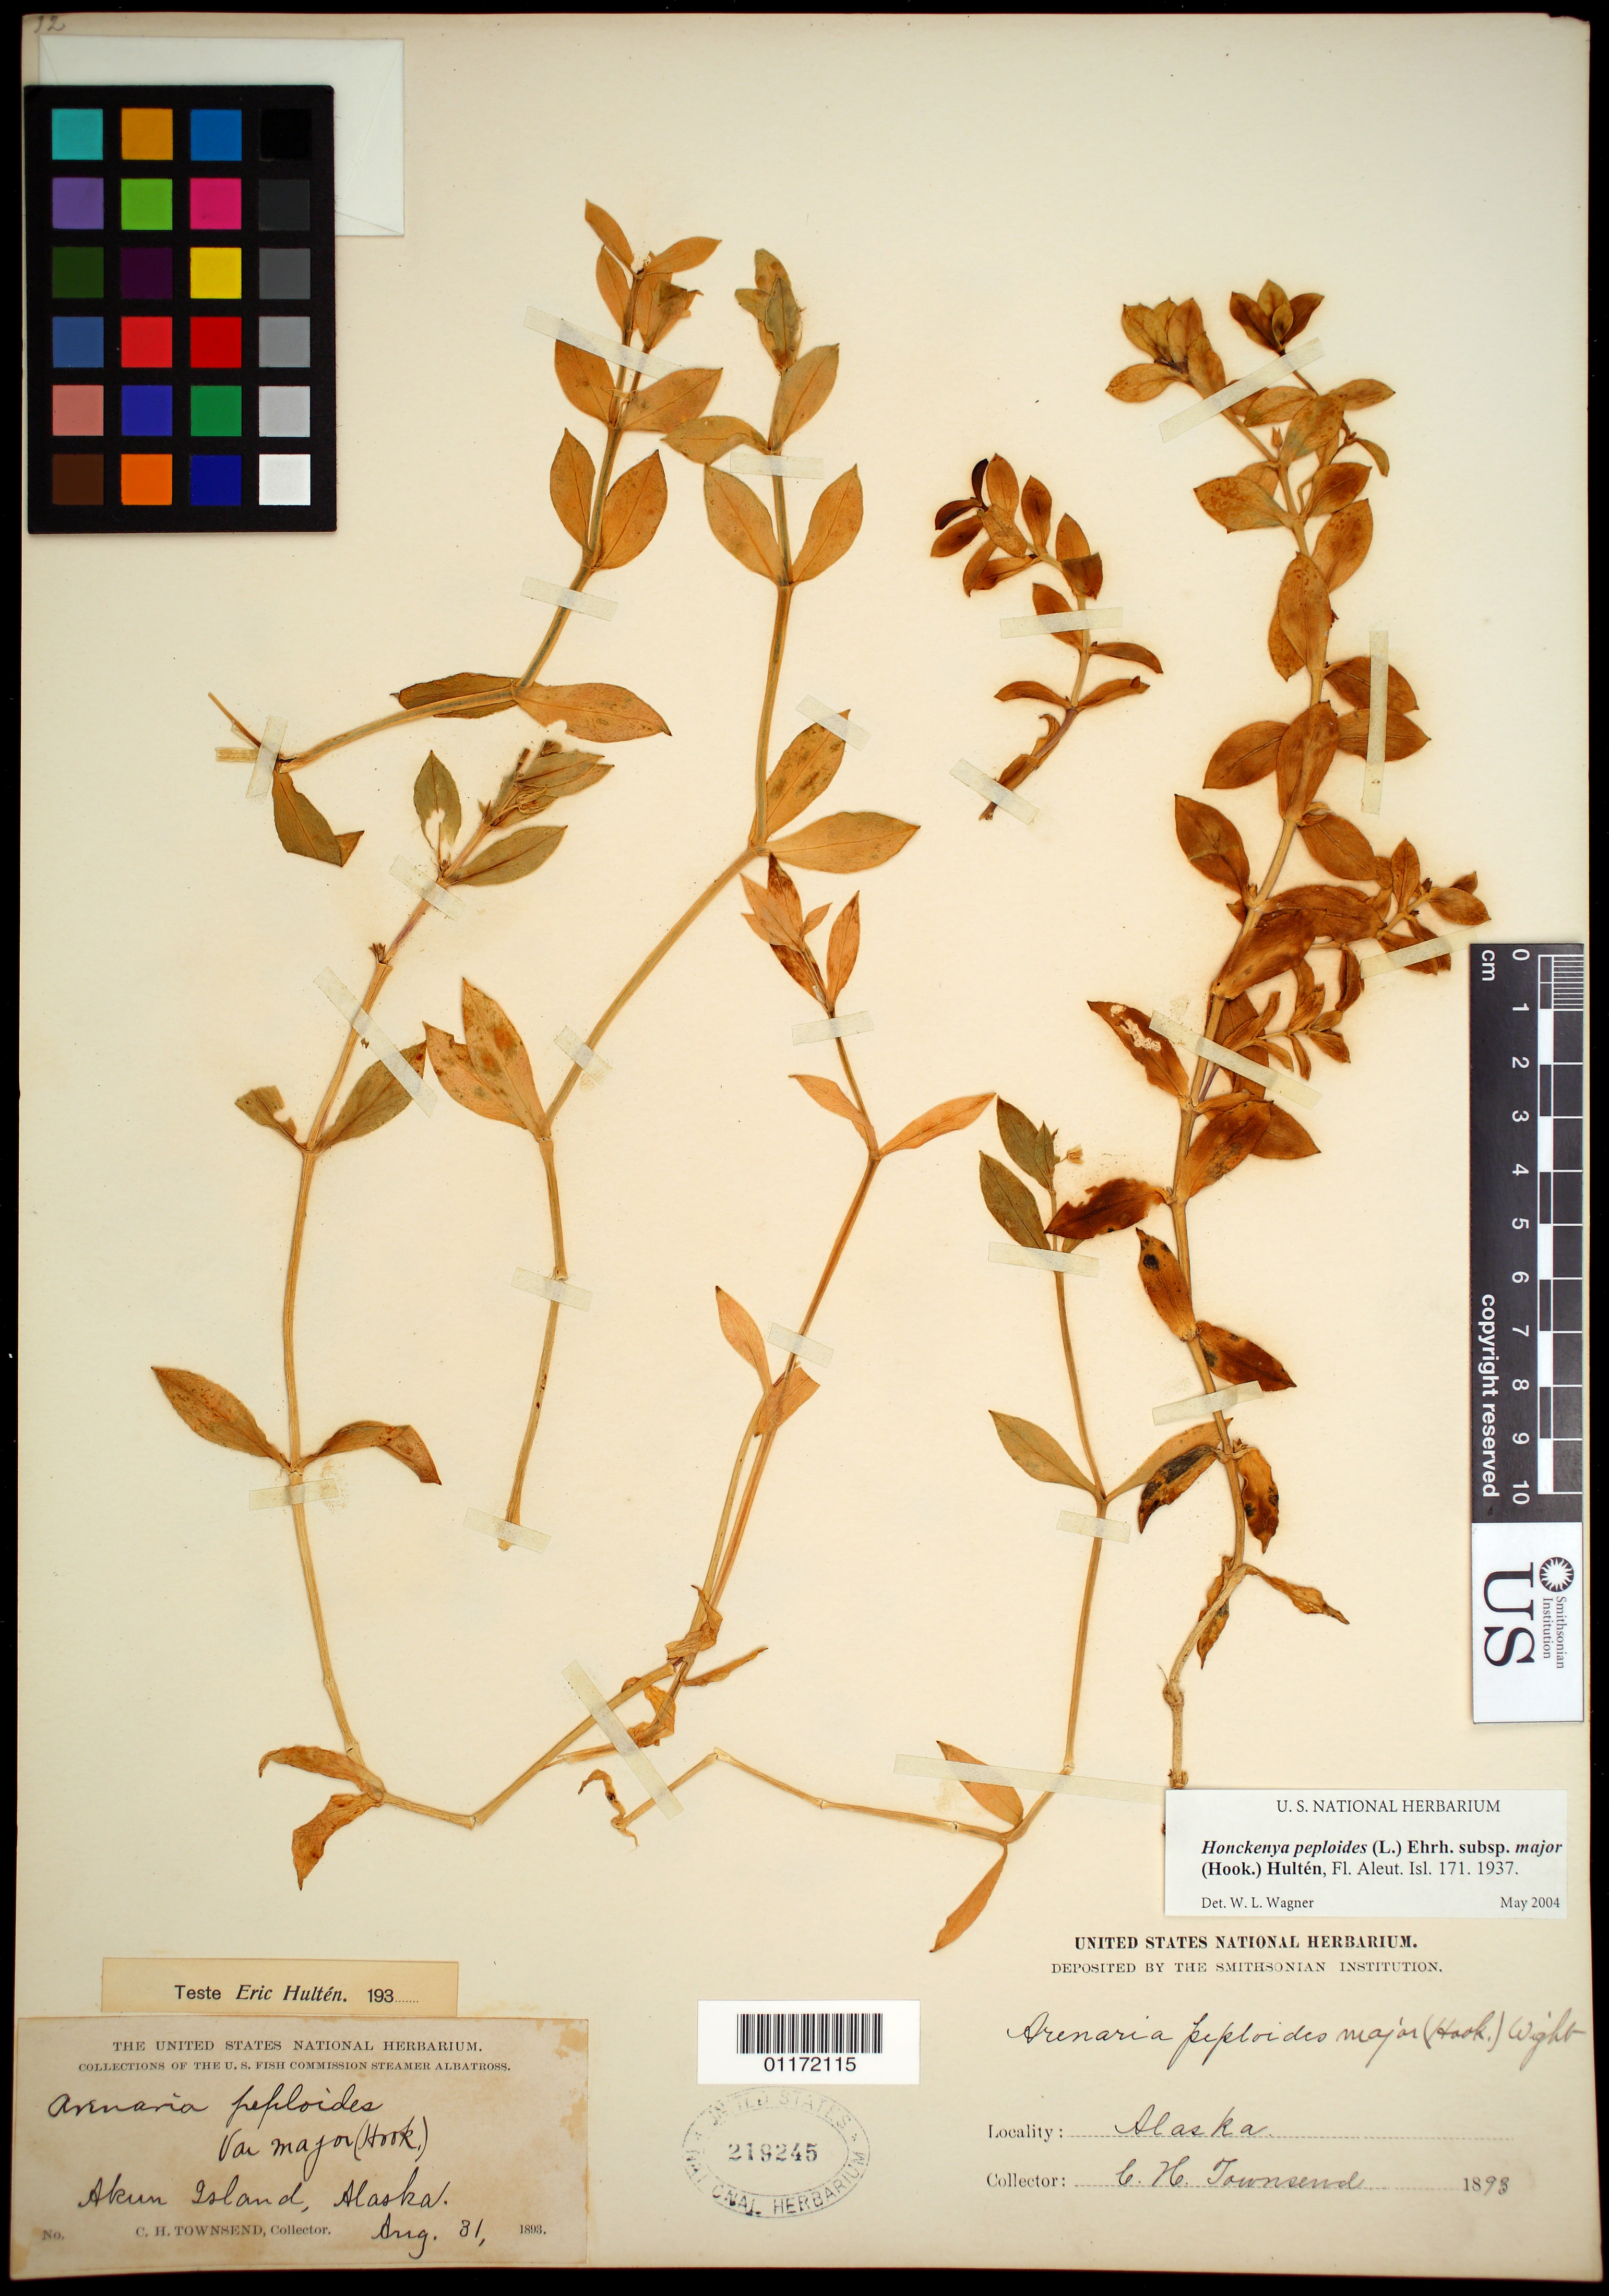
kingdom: Plantae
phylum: Tracheophyta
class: Magnoliopsida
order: Caryophyllales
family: Caryophyllaceae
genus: Honckenya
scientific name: Honckenya peploides subsp. major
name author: (Hook.) Hultén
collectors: C. H. Townsend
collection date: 1893-08-31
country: United States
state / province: Alaska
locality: Akun Island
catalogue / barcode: US 219245